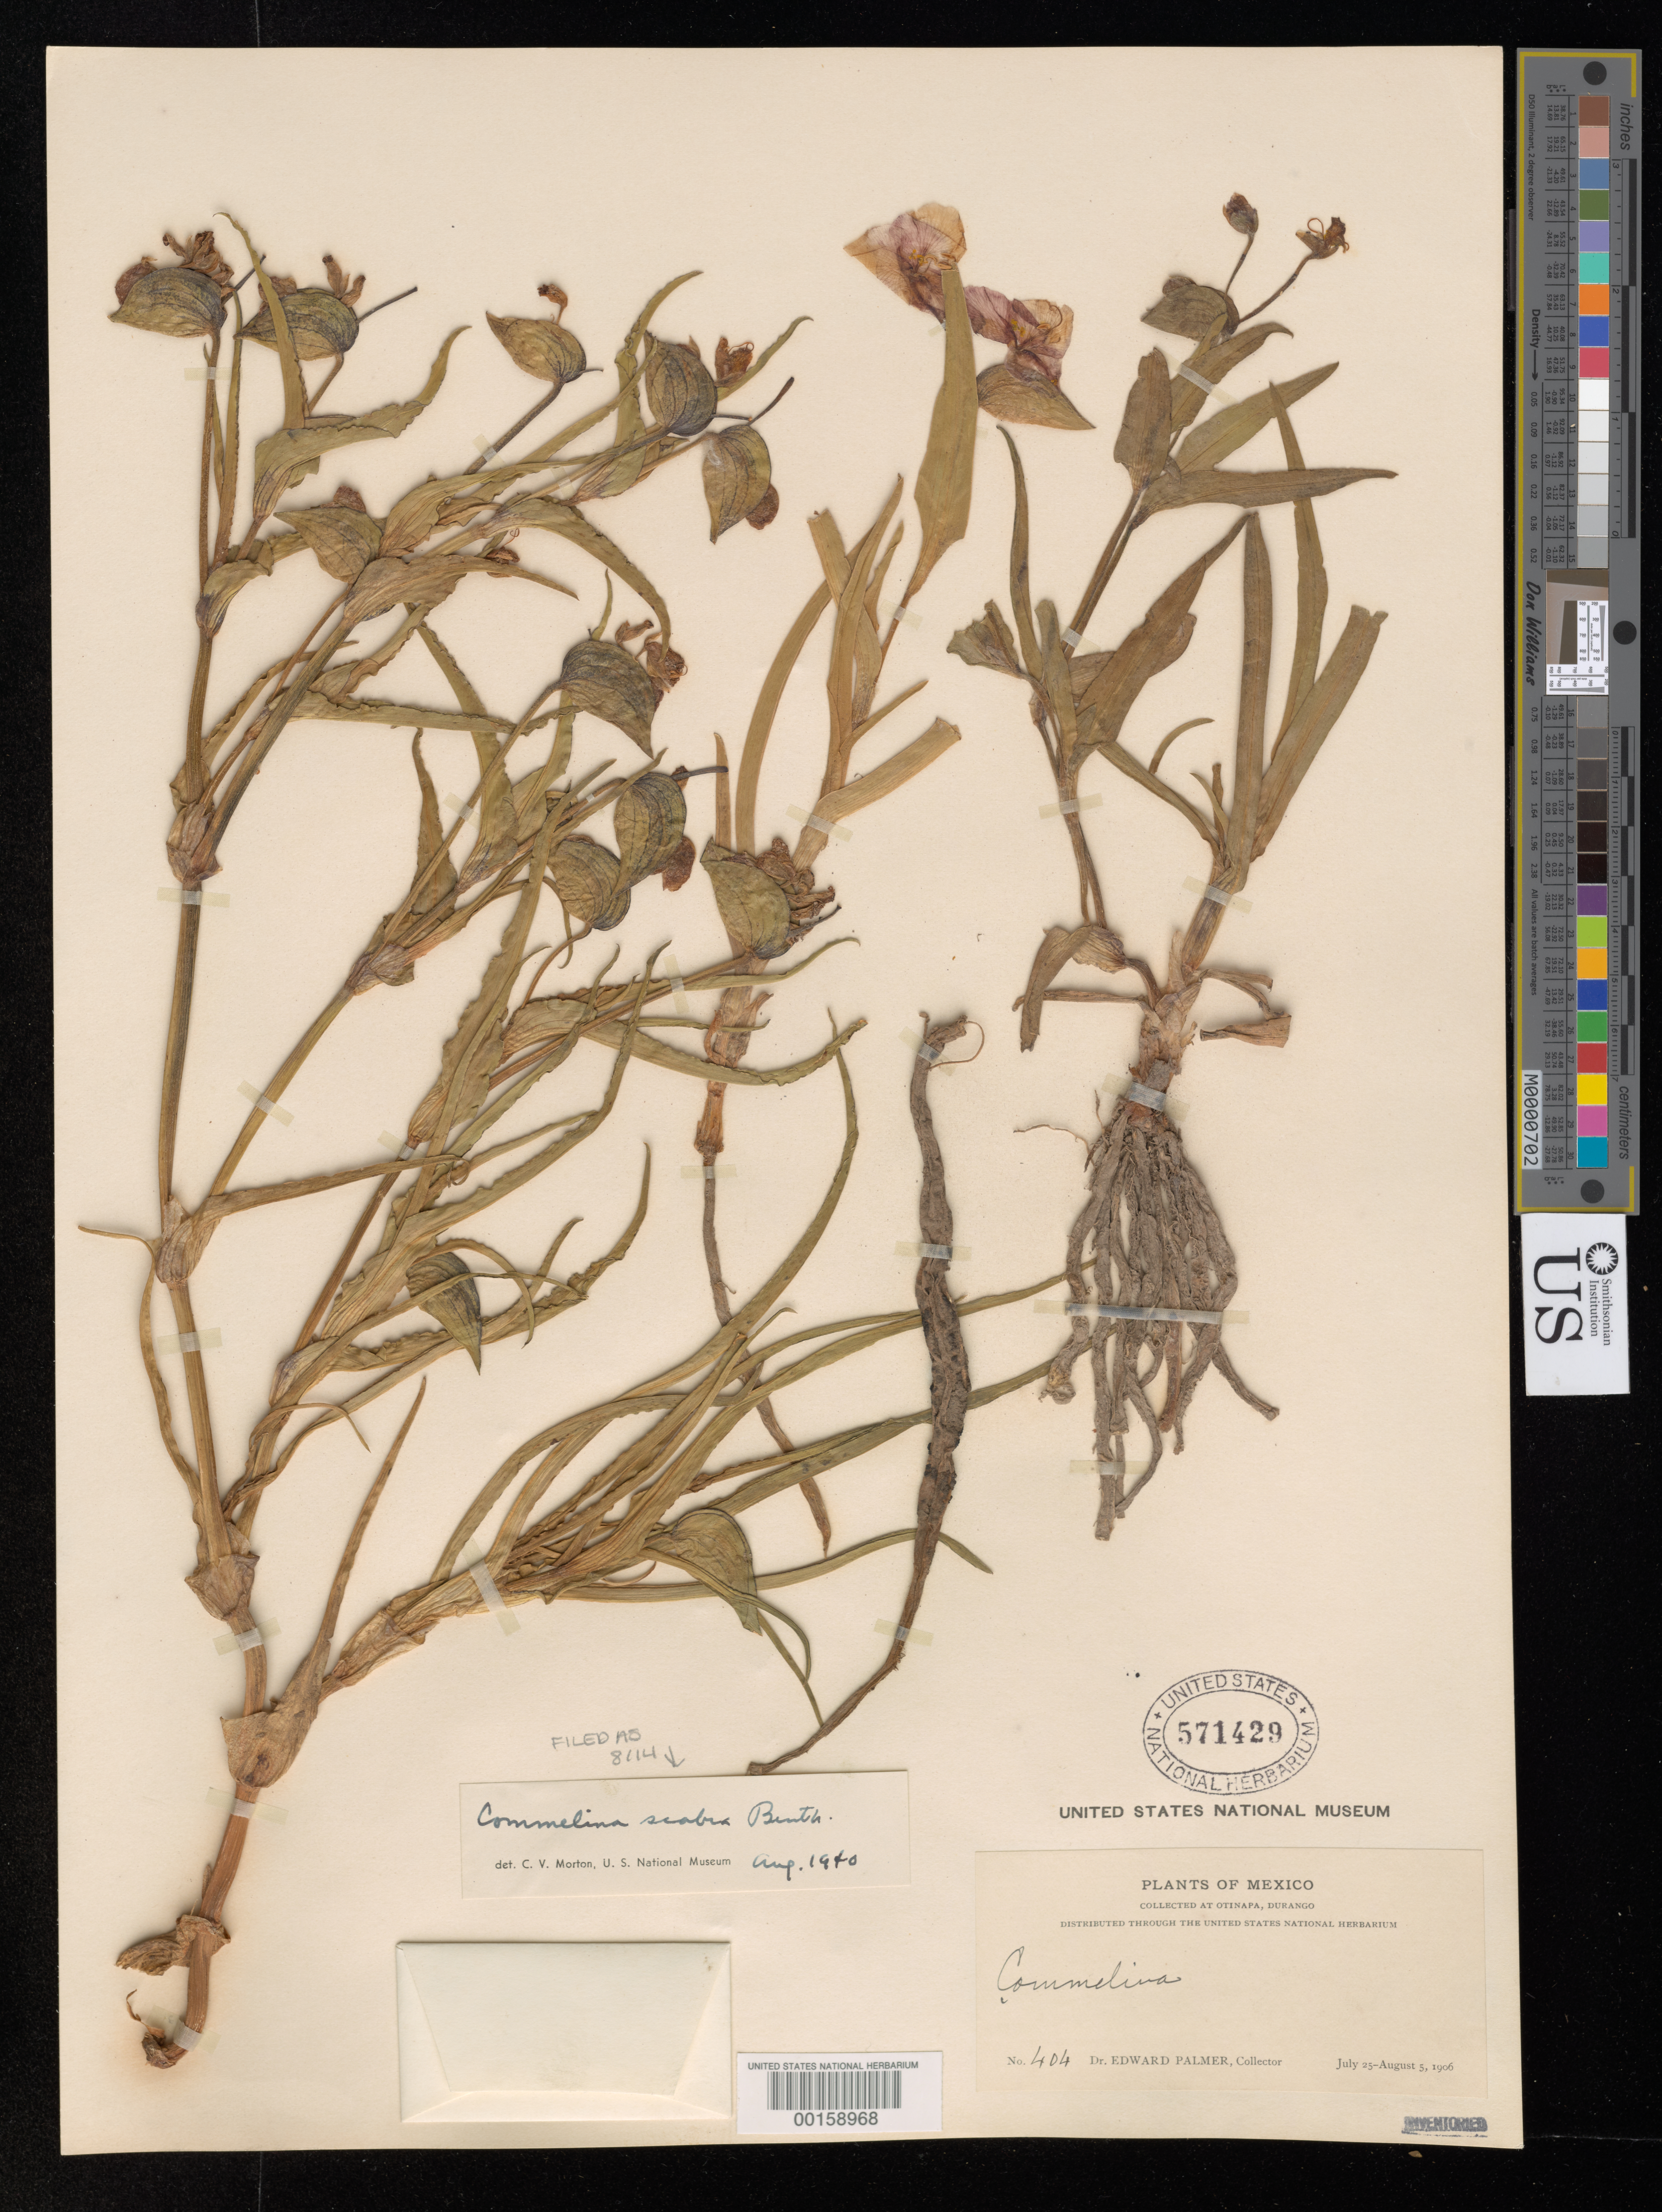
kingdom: Plantae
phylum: Tracheophyta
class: Liliopsida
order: Commelinales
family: Commelinaceae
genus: Commelina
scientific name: Commelina scabra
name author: Benth.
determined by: Morton, C. V.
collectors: E. Palmer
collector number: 404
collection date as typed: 25 Jul 1906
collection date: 1906-07-25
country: Mexico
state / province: Durango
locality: Otinapa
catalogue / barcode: US 571429